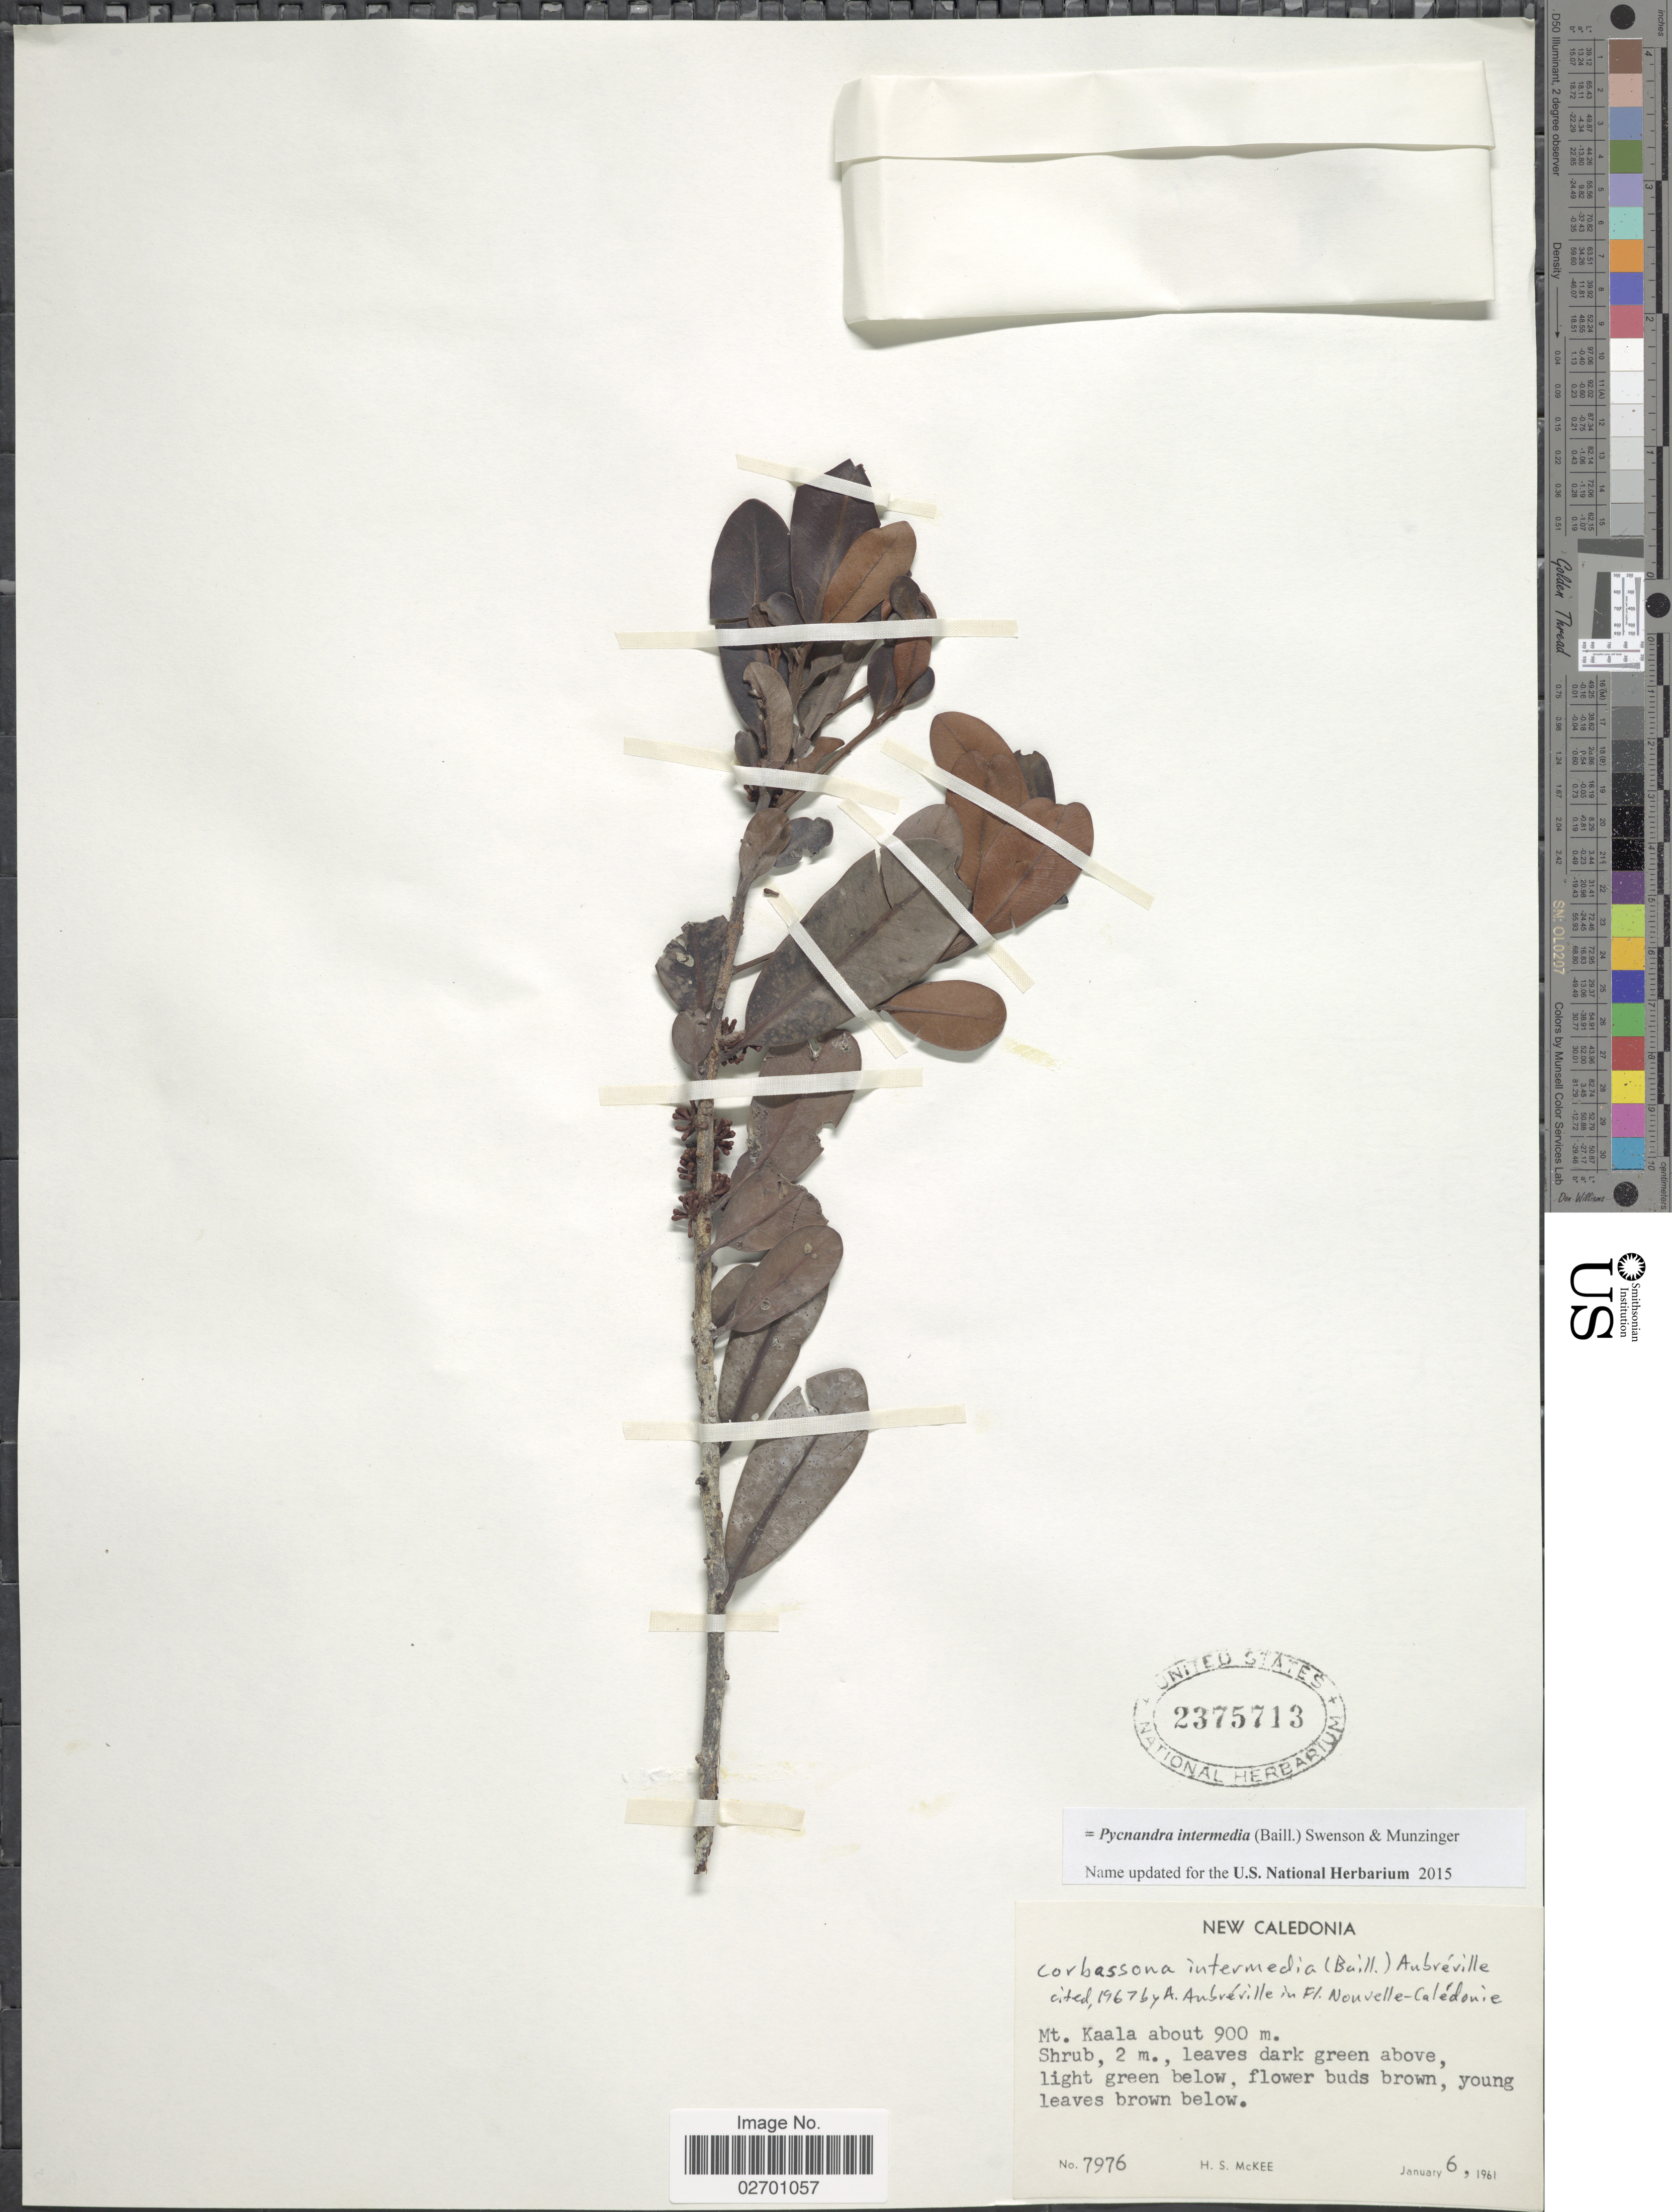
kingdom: Plantae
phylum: Tracheophyta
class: Magnoliopsida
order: Ericales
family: Sapotaceae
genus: Pycnandra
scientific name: Pycnandra intermedia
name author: (Baill.) Swenson & Munzinger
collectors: H. S. McKee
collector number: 7976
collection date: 1961-01-06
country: New Caledonia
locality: Mt. Kaala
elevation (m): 900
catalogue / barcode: US 2375713